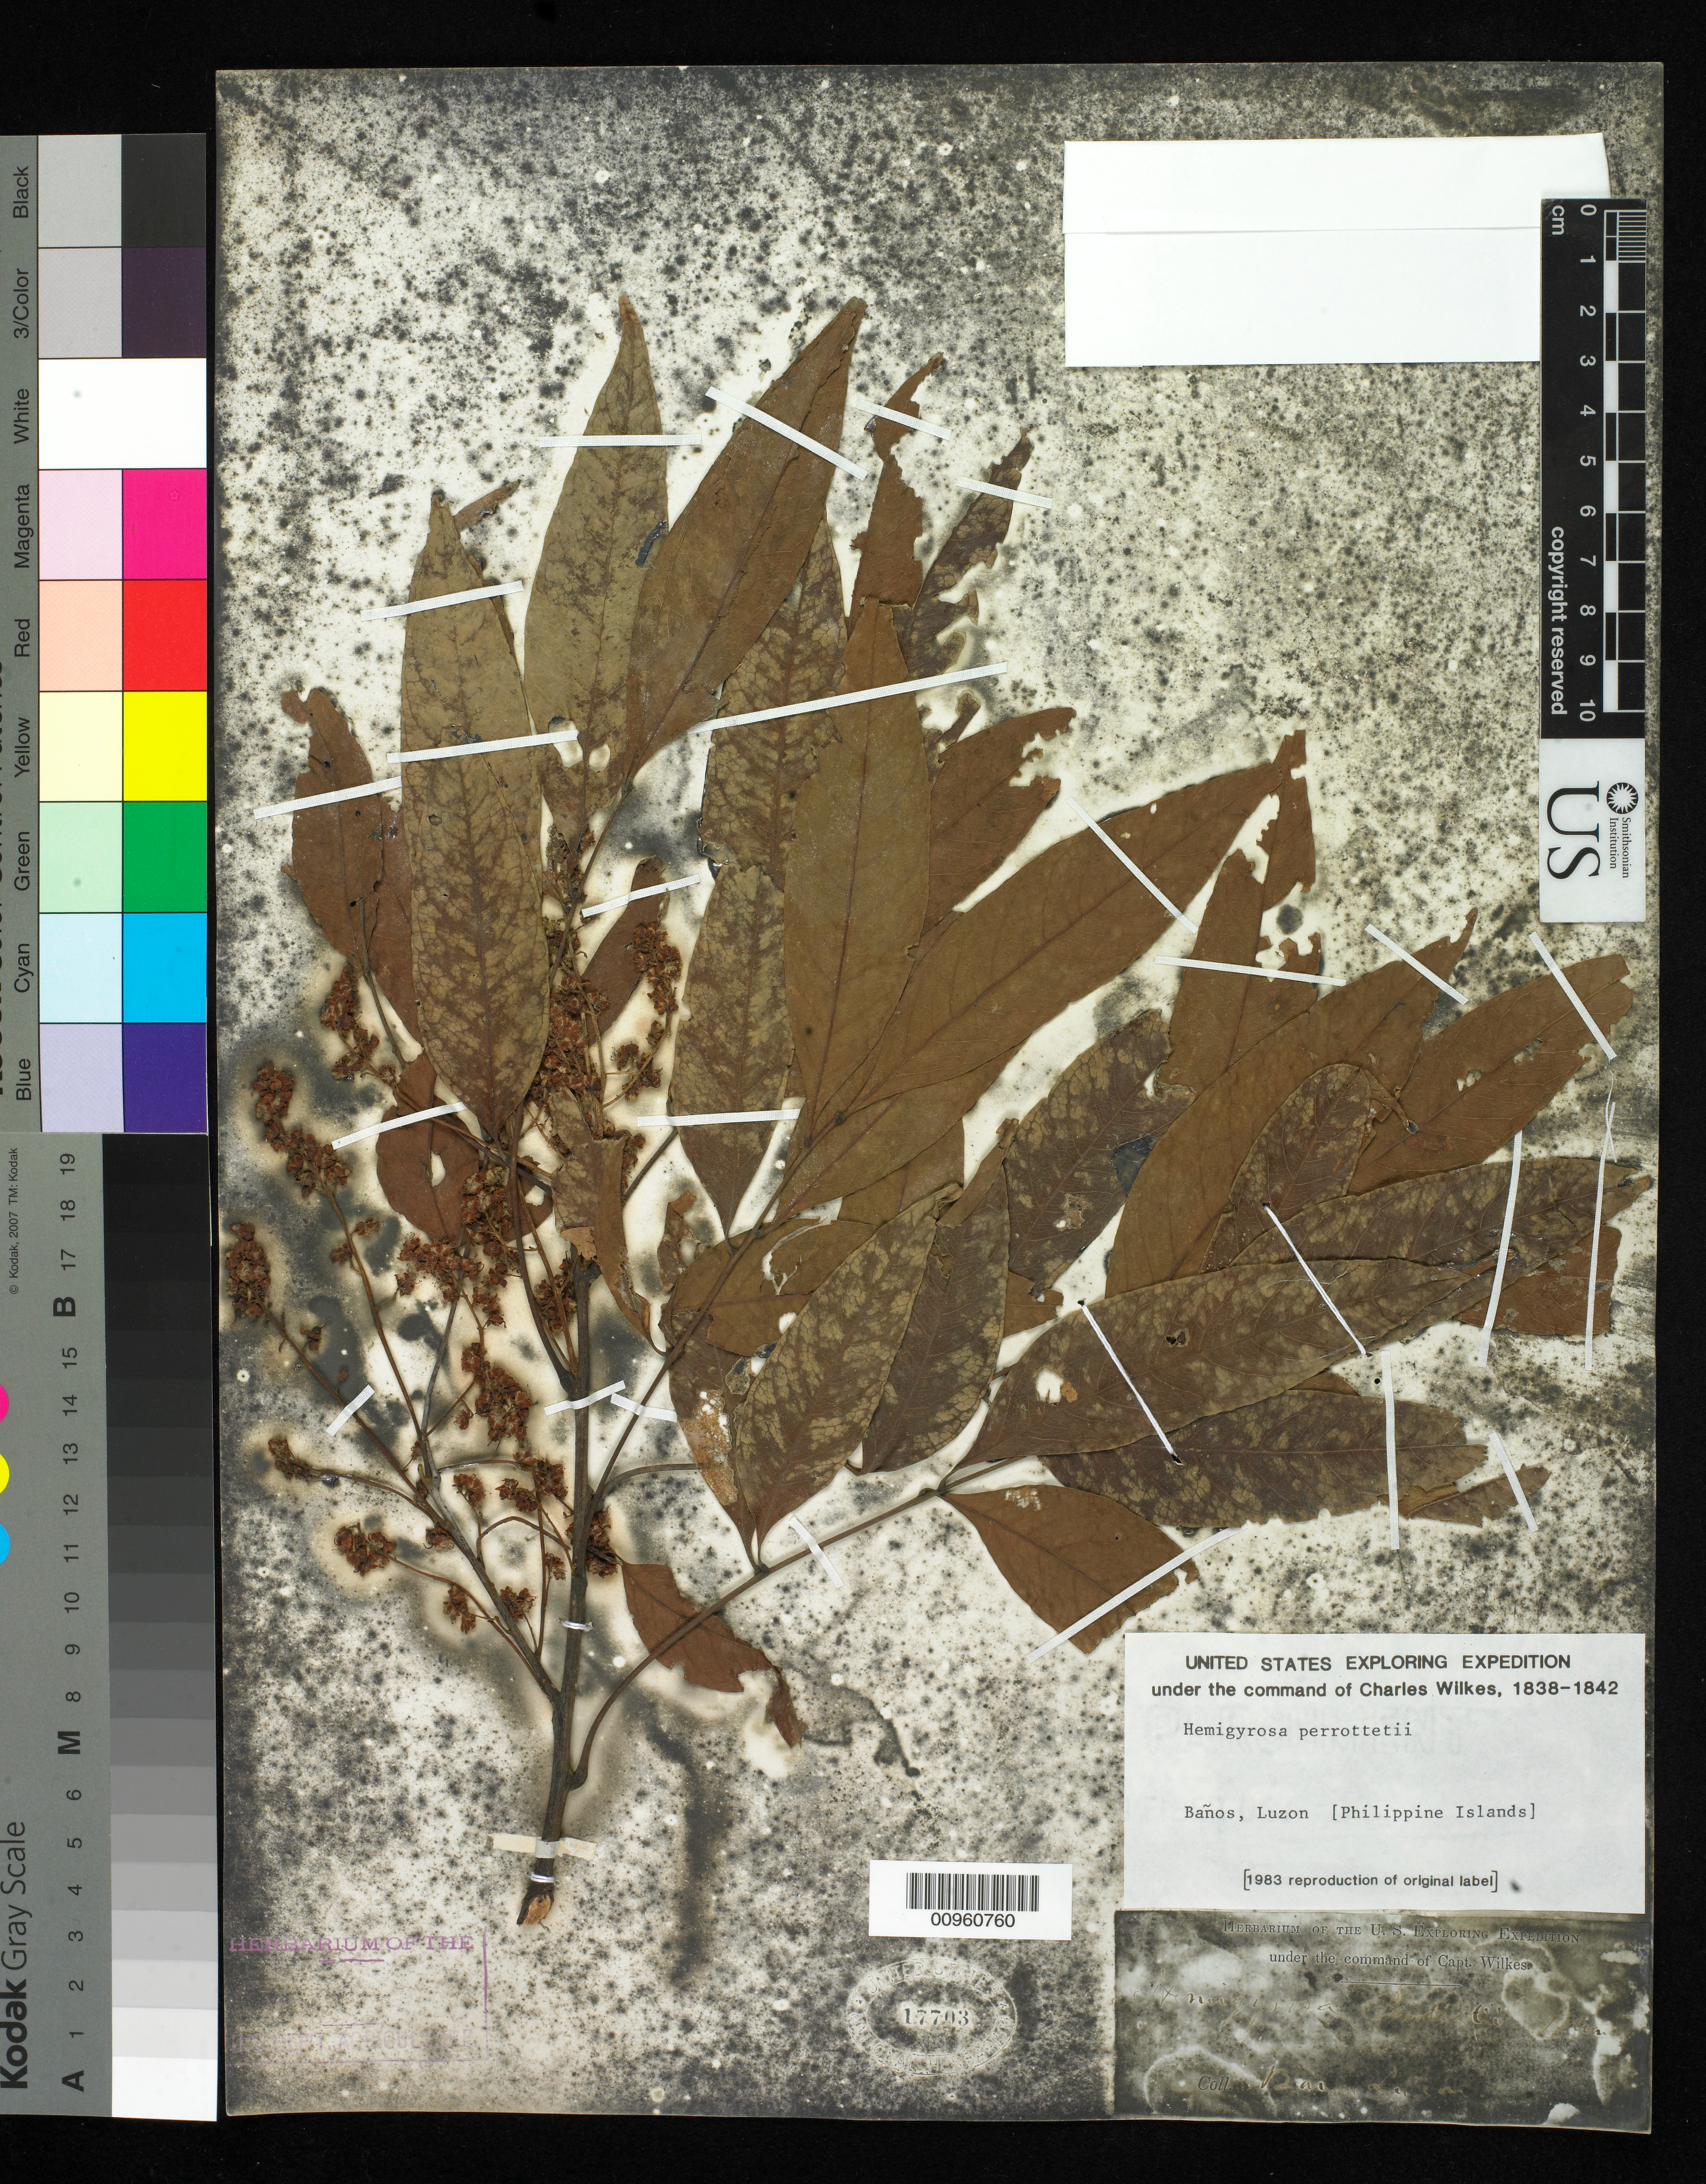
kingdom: Plantae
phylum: Tracheophyta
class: Magnoliopsida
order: Sapindales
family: Sapindaceae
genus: Guioa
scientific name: Guioa sp.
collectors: Wilkes Explor. Exped.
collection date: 1838/1842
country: Philippines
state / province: Calabarzon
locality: Banos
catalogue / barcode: US 17703